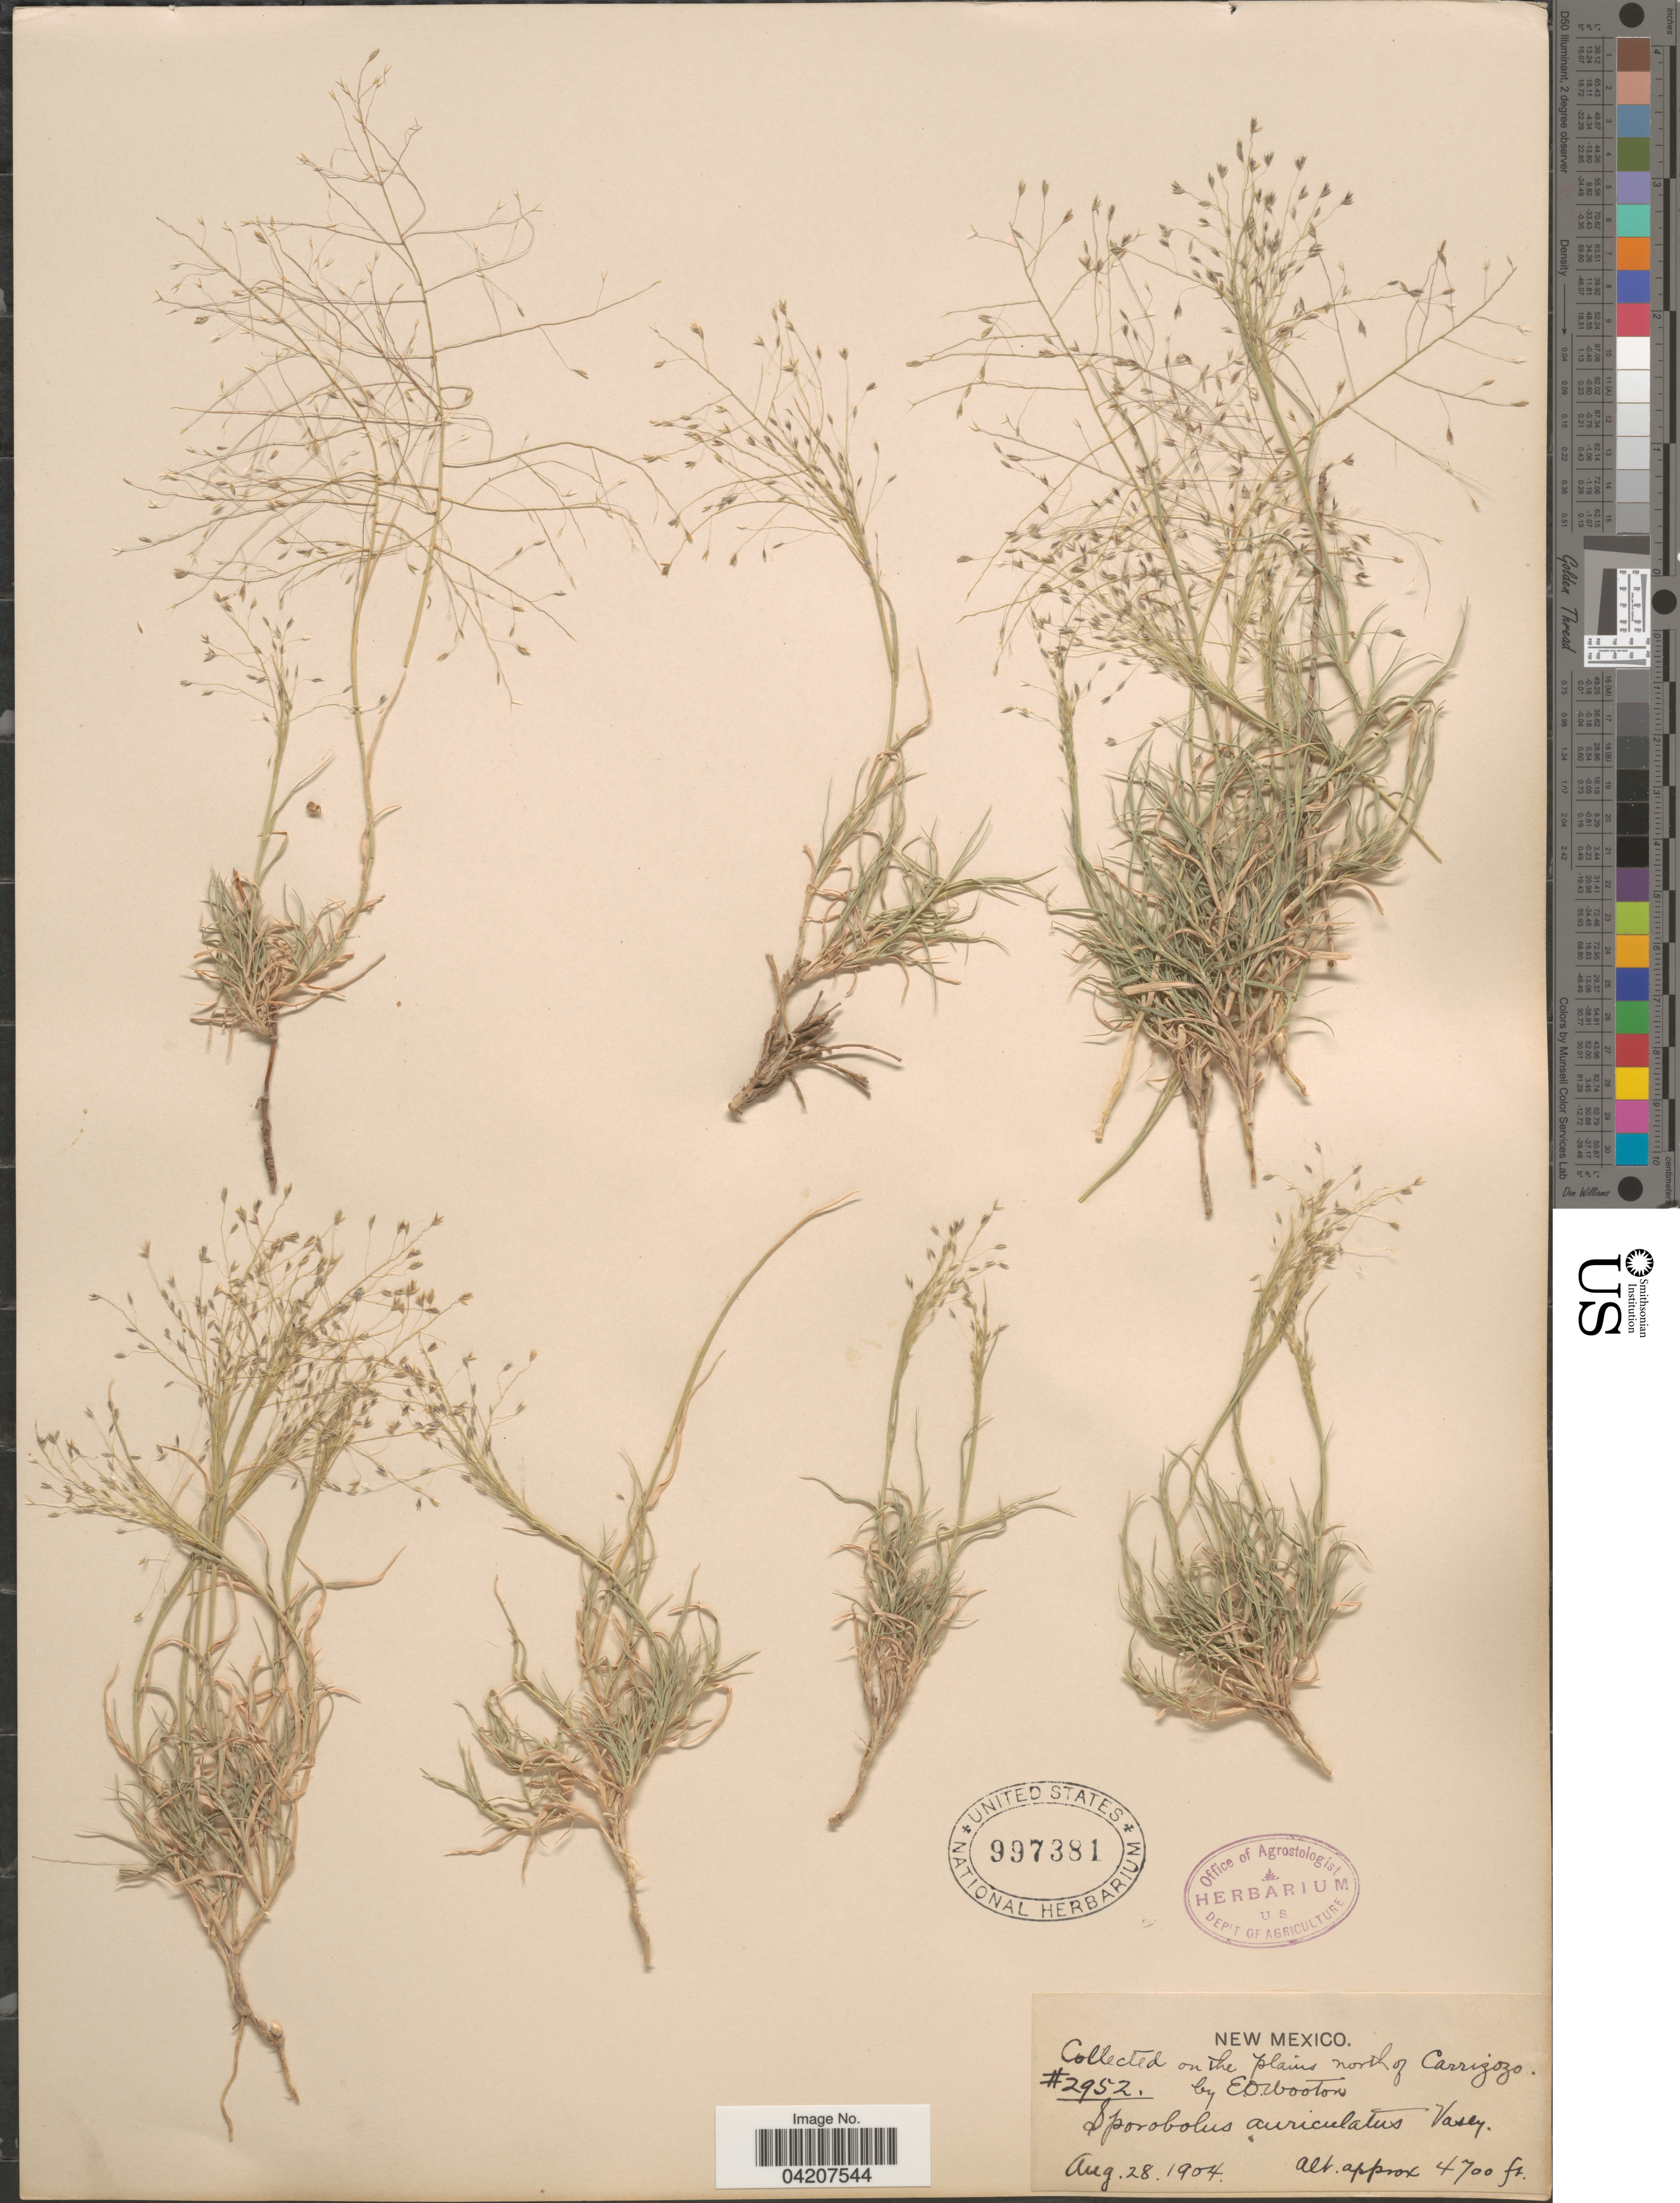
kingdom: Plantae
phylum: Tracheophyta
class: Liliopsida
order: Poales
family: Poaceae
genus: Muhlenbergia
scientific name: Muhlenbergia arenacea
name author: (Buckley) Hitchc.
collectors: E. O. Wooton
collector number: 2952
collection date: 1904-08-28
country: United States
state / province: New Mexico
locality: Collected on the plains north of Carrizozo.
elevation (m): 1433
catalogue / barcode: US 997381